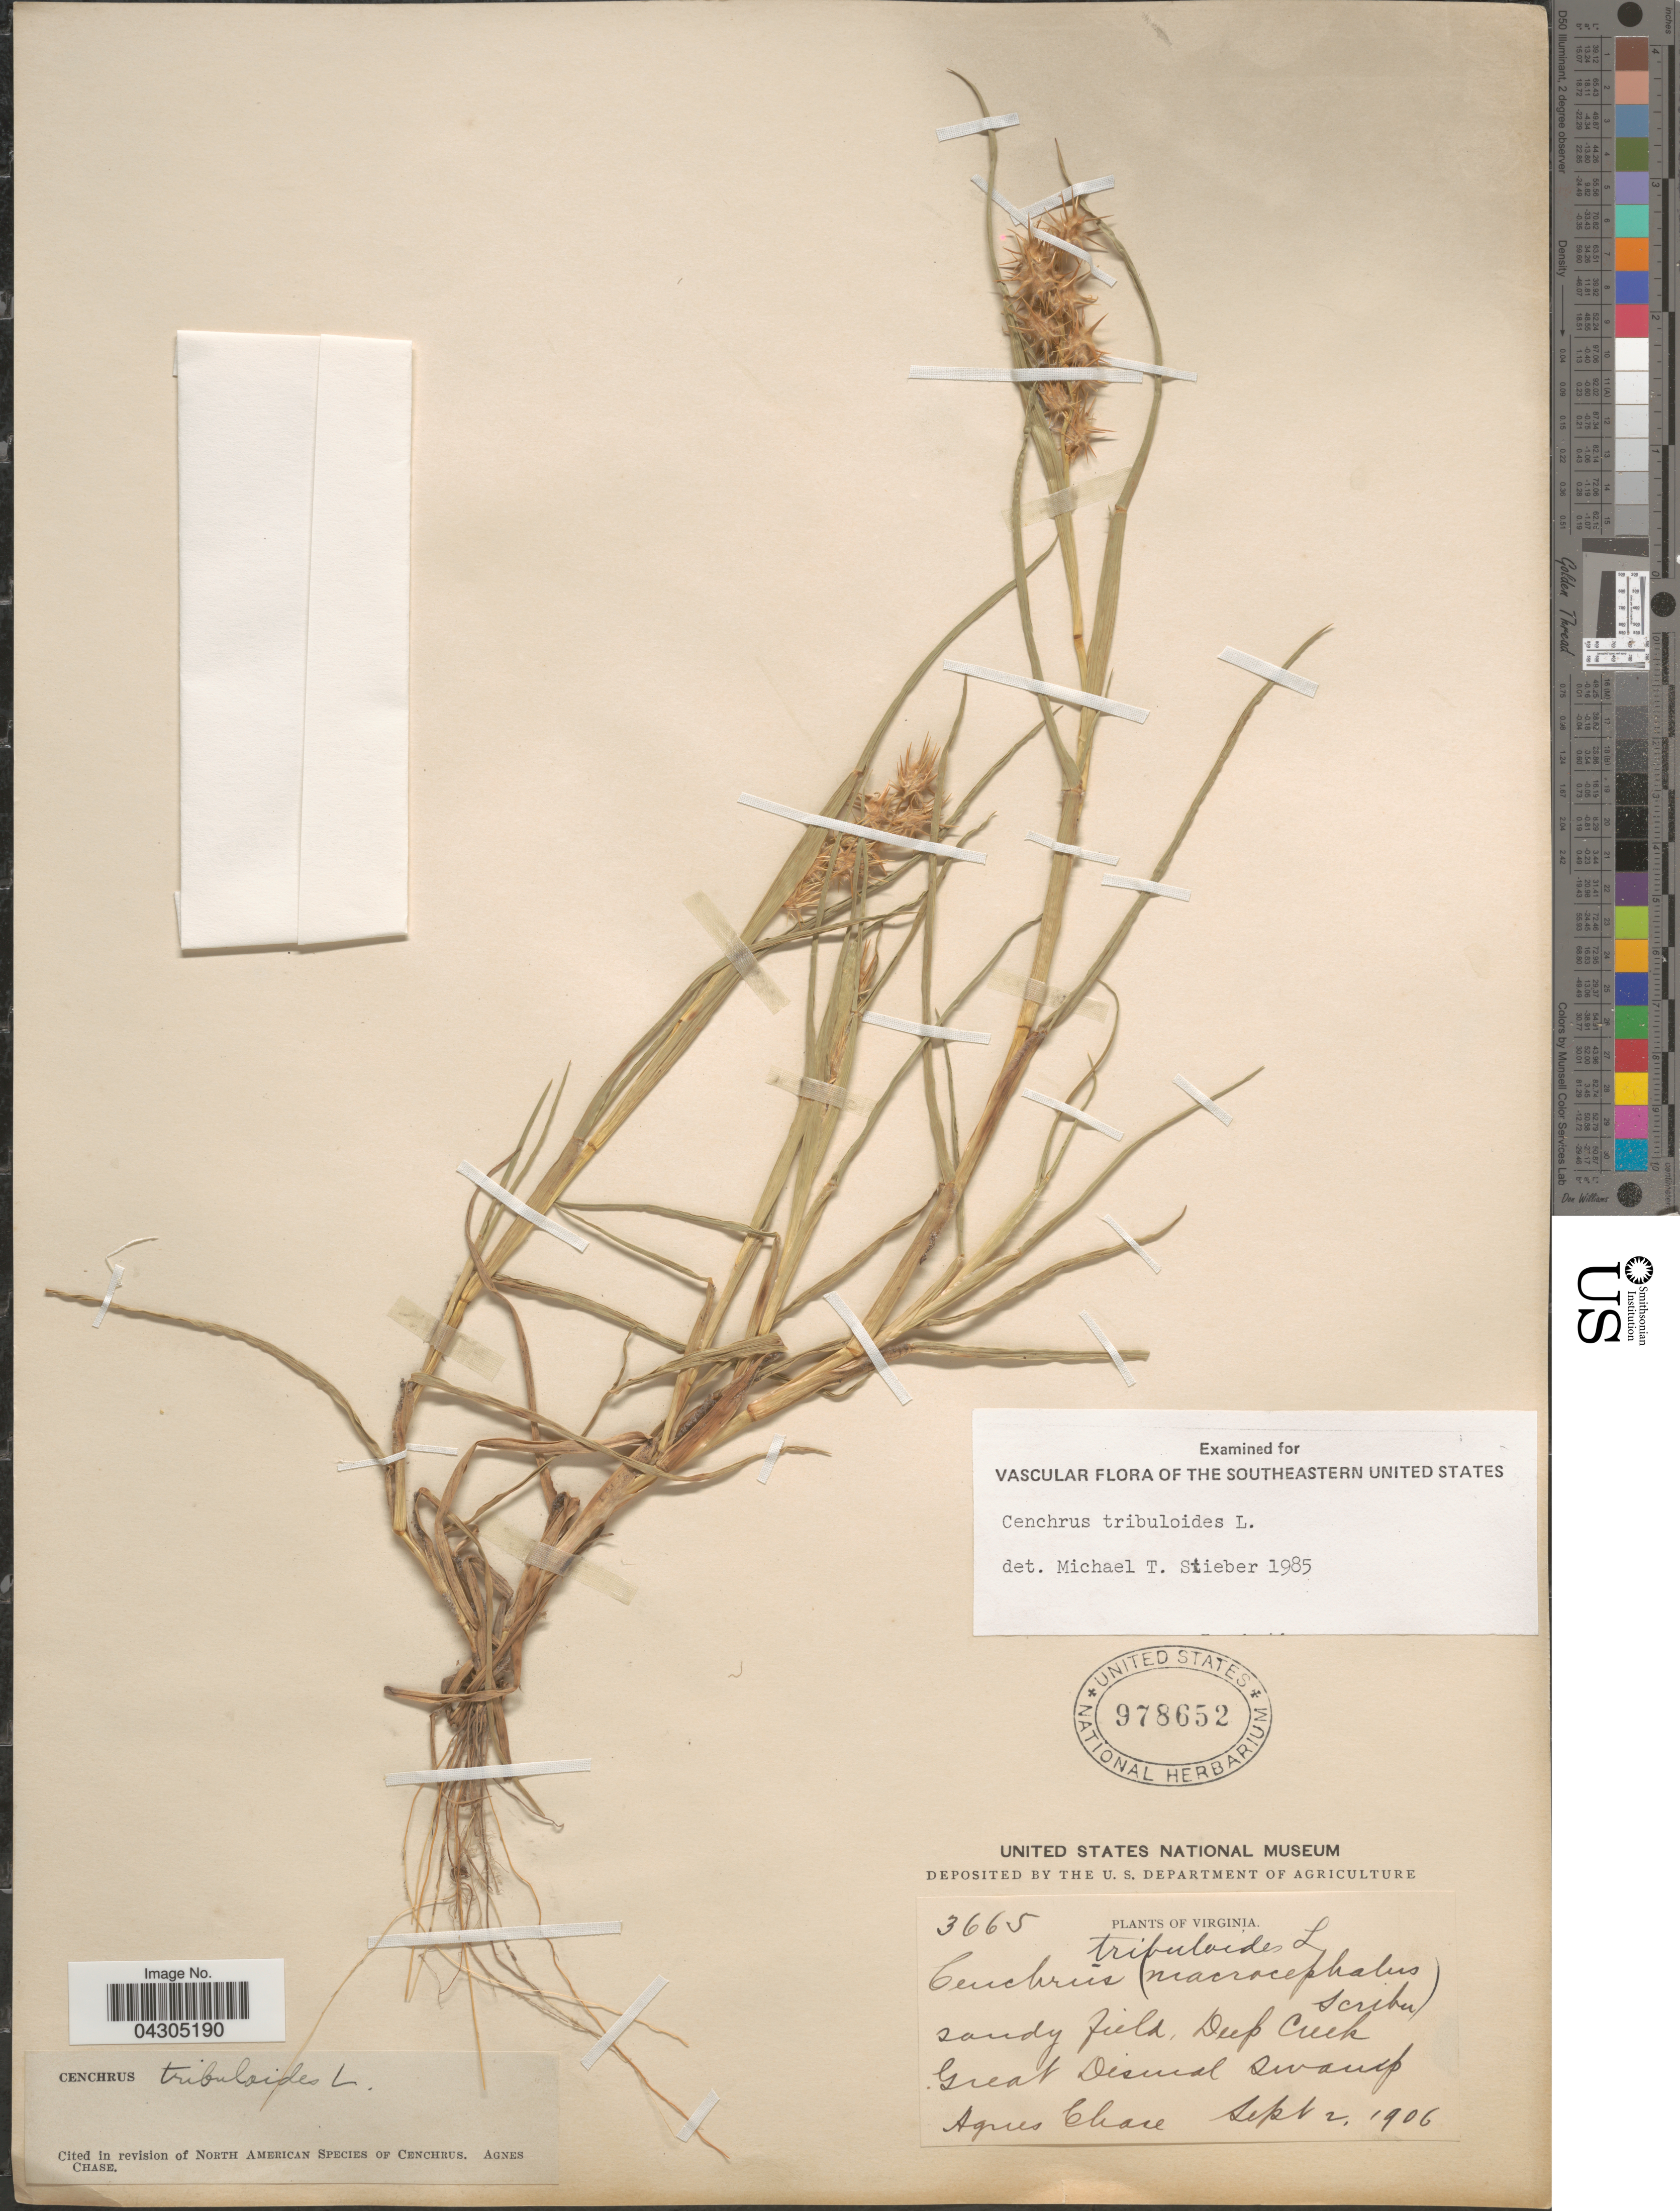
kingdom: Plantae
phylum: Tracheophyta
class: Liliopsida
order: Poales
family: Poaceae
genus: Cenchrus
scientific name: Cenchrus tribuloides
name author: L.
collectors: A. Chase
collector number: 3665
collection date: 1906-09-02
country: United States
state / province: Virginia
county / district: City of Norfolk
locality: Deep Creek. Great Dismal Swamp.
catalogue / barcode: US 978652